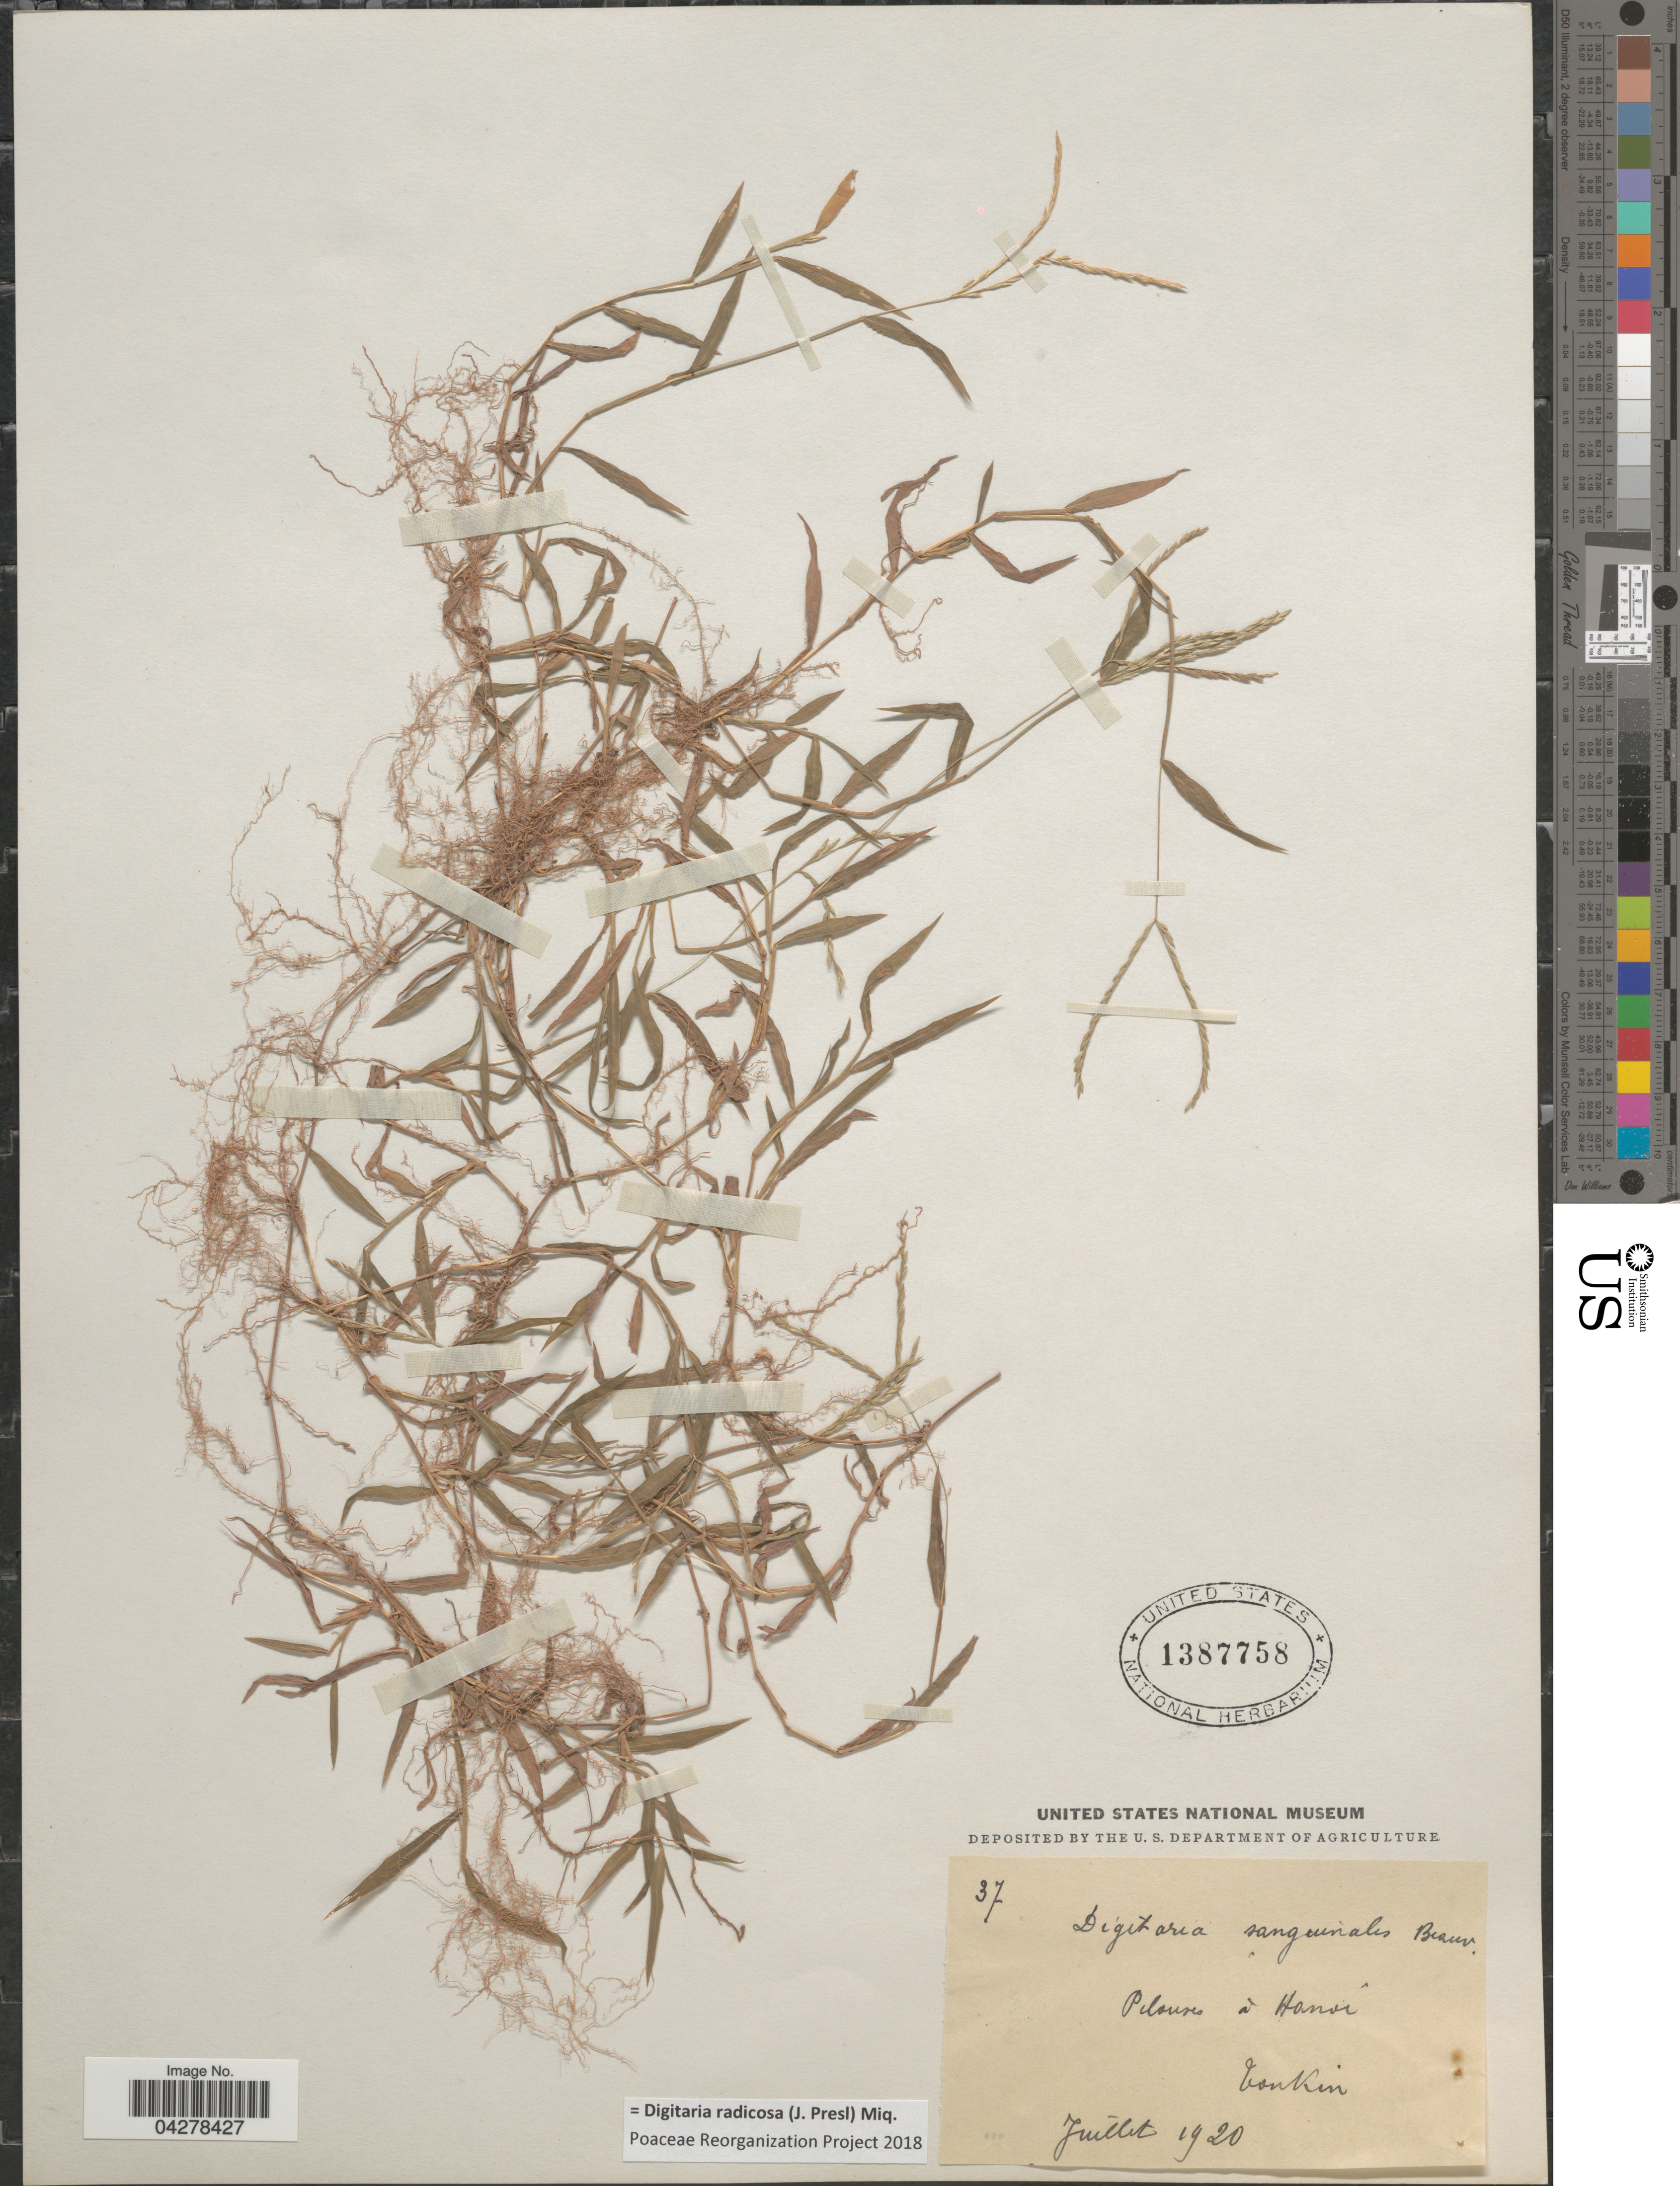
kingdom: Plantae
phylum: Tracheophyta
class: Liliopsida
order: Poales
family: Poaceae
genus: Digitaria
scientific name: Digitaria radicosa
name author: (J. Presl) Miq.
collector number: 37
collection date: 1920-07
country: Vietnam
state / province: Ha Noi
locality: Pelouses à Hanoi.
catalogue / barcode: US 1387758